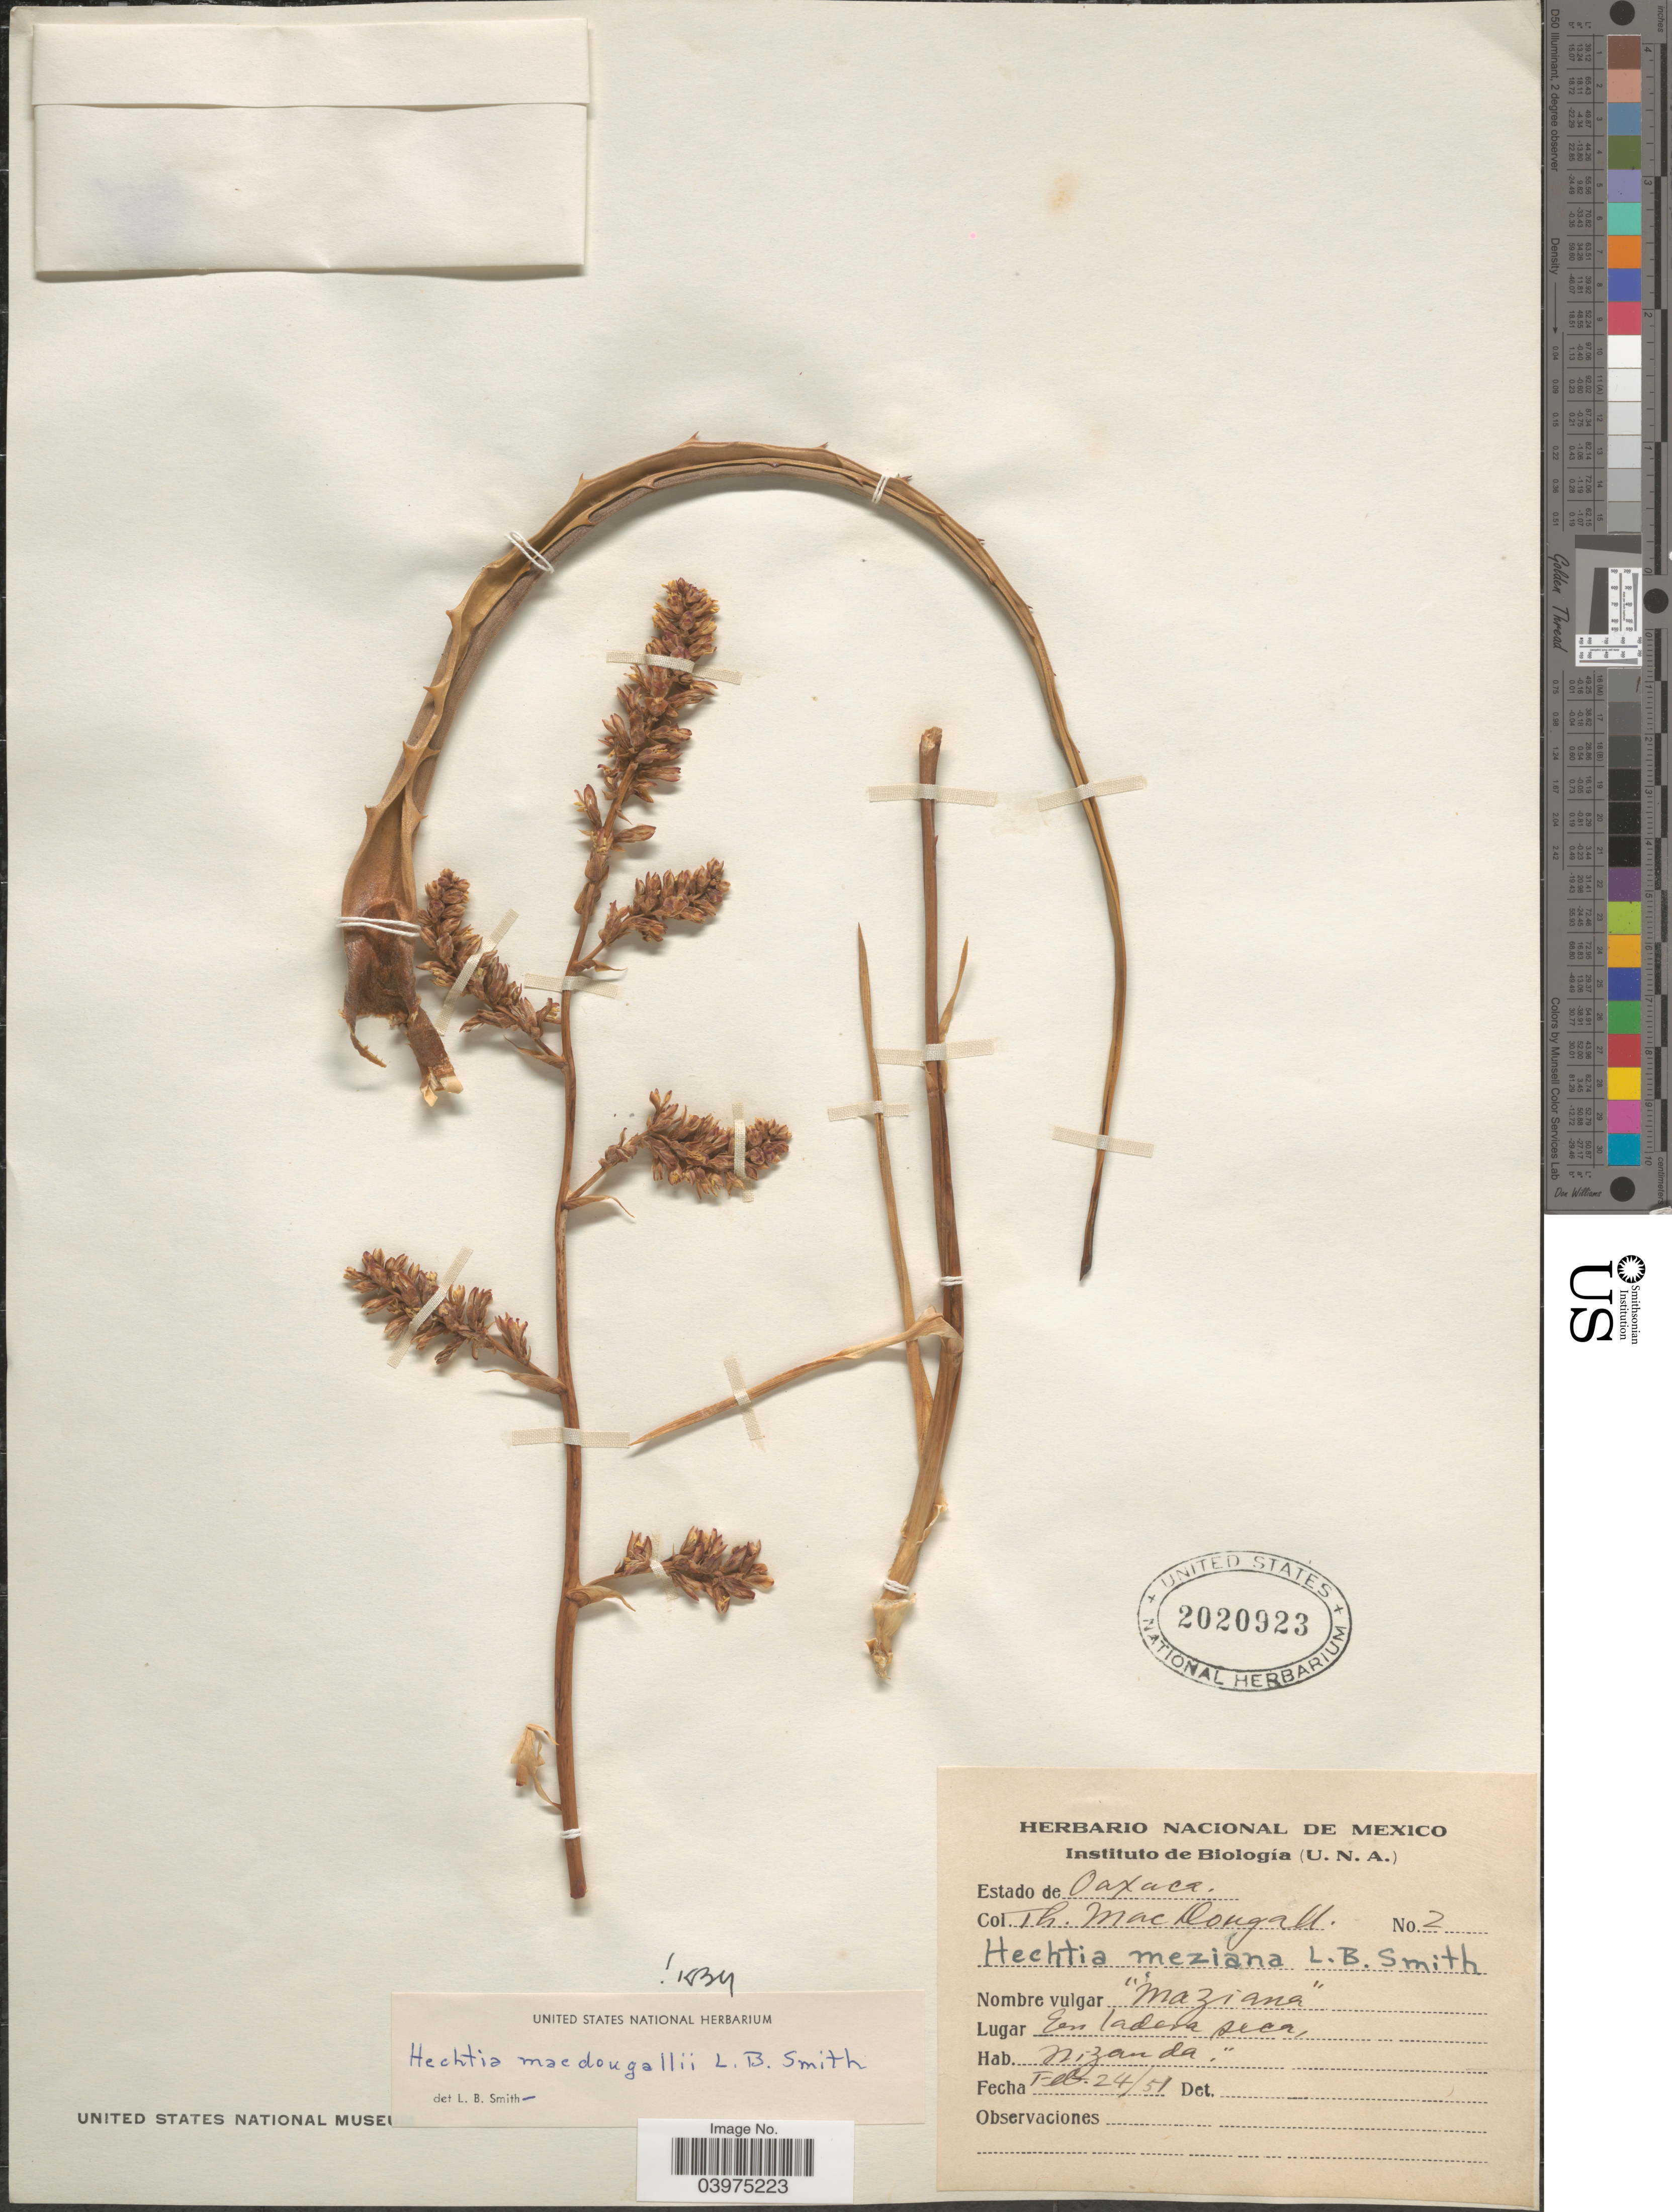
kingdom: Plantae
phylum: Tracheophyta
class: Liliopsida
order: Poales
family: Bromeliaceae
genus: Hechtia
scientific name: Hechtia macdougallii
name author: L.B. Sm.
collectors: T. B. MacDougall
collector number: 2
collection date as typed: Transcribed d/m/y: 24/2/51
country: Mexico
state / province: Oaxaca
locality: Nizanda.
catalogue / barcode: US 2020923